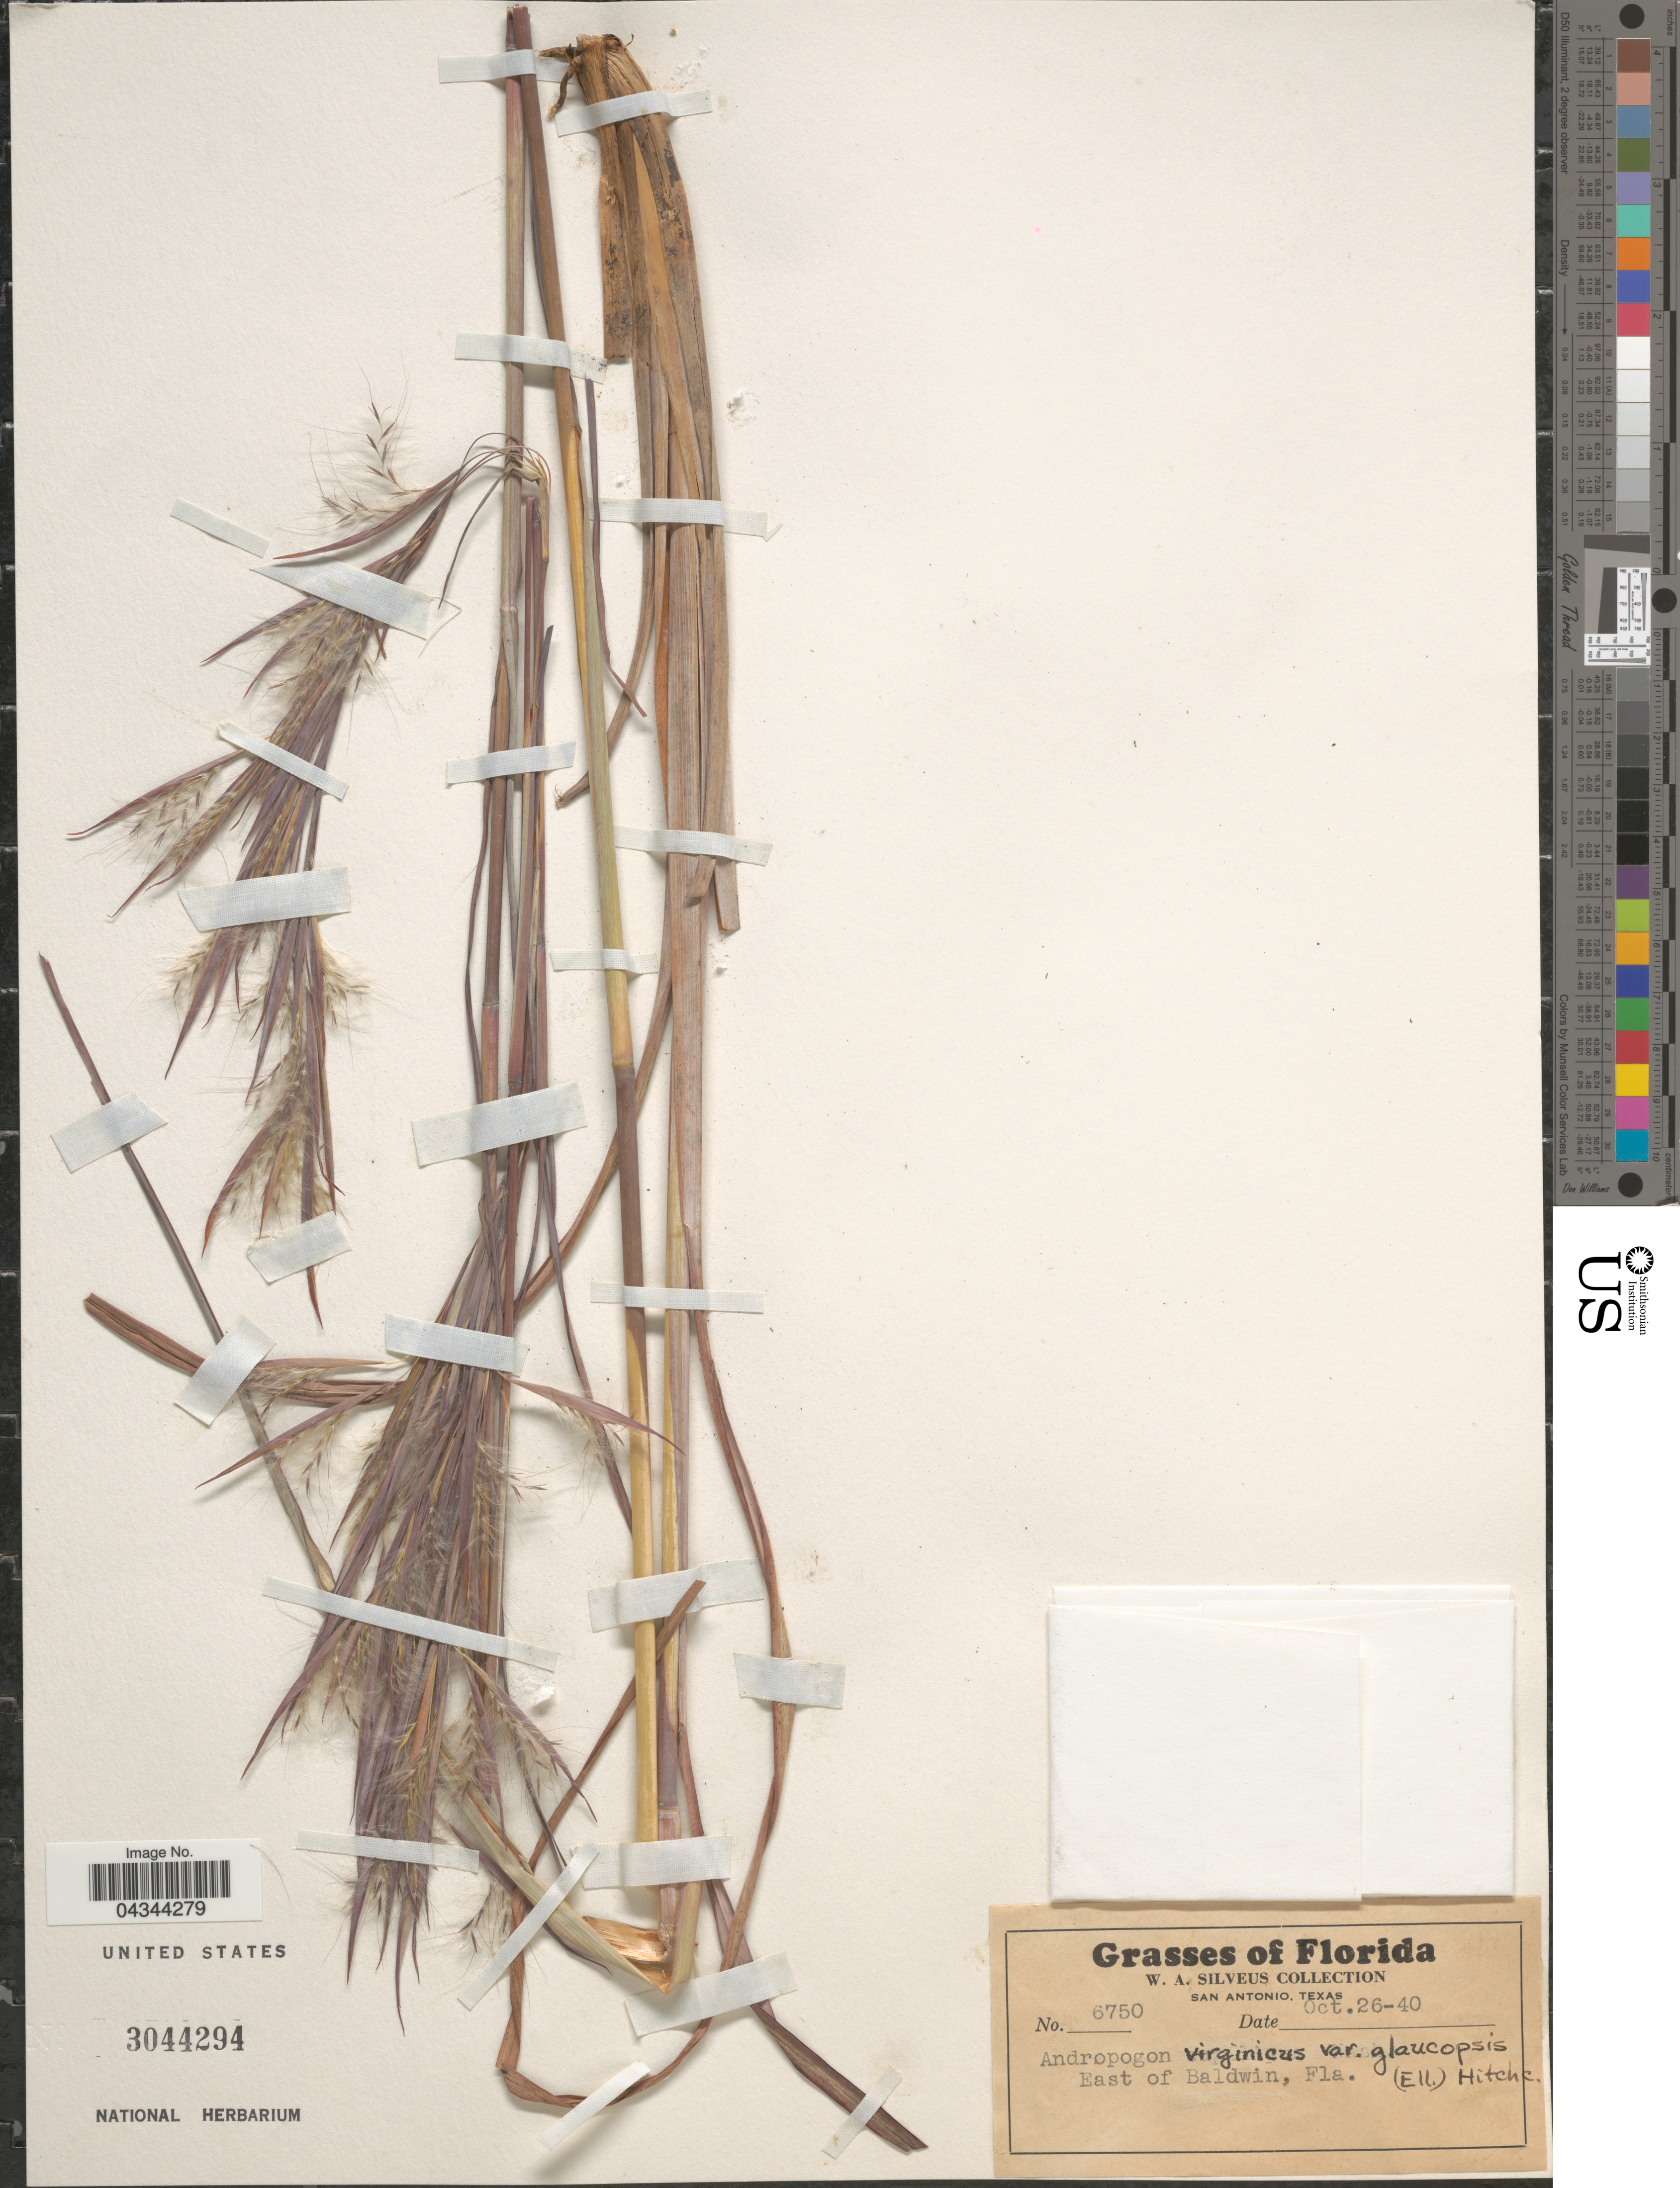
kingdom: Plantae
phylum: Tracheophyta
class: Liliopsida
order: Poales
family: Poaceae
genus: Andropogon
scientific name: Andropogon virginicus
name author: L.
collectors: W. Silveus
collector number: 6750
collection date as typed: Transcribed d/m/y: 26/10/40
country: United States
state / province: Florida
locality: East of Baldwin.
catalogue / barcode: US 3044294